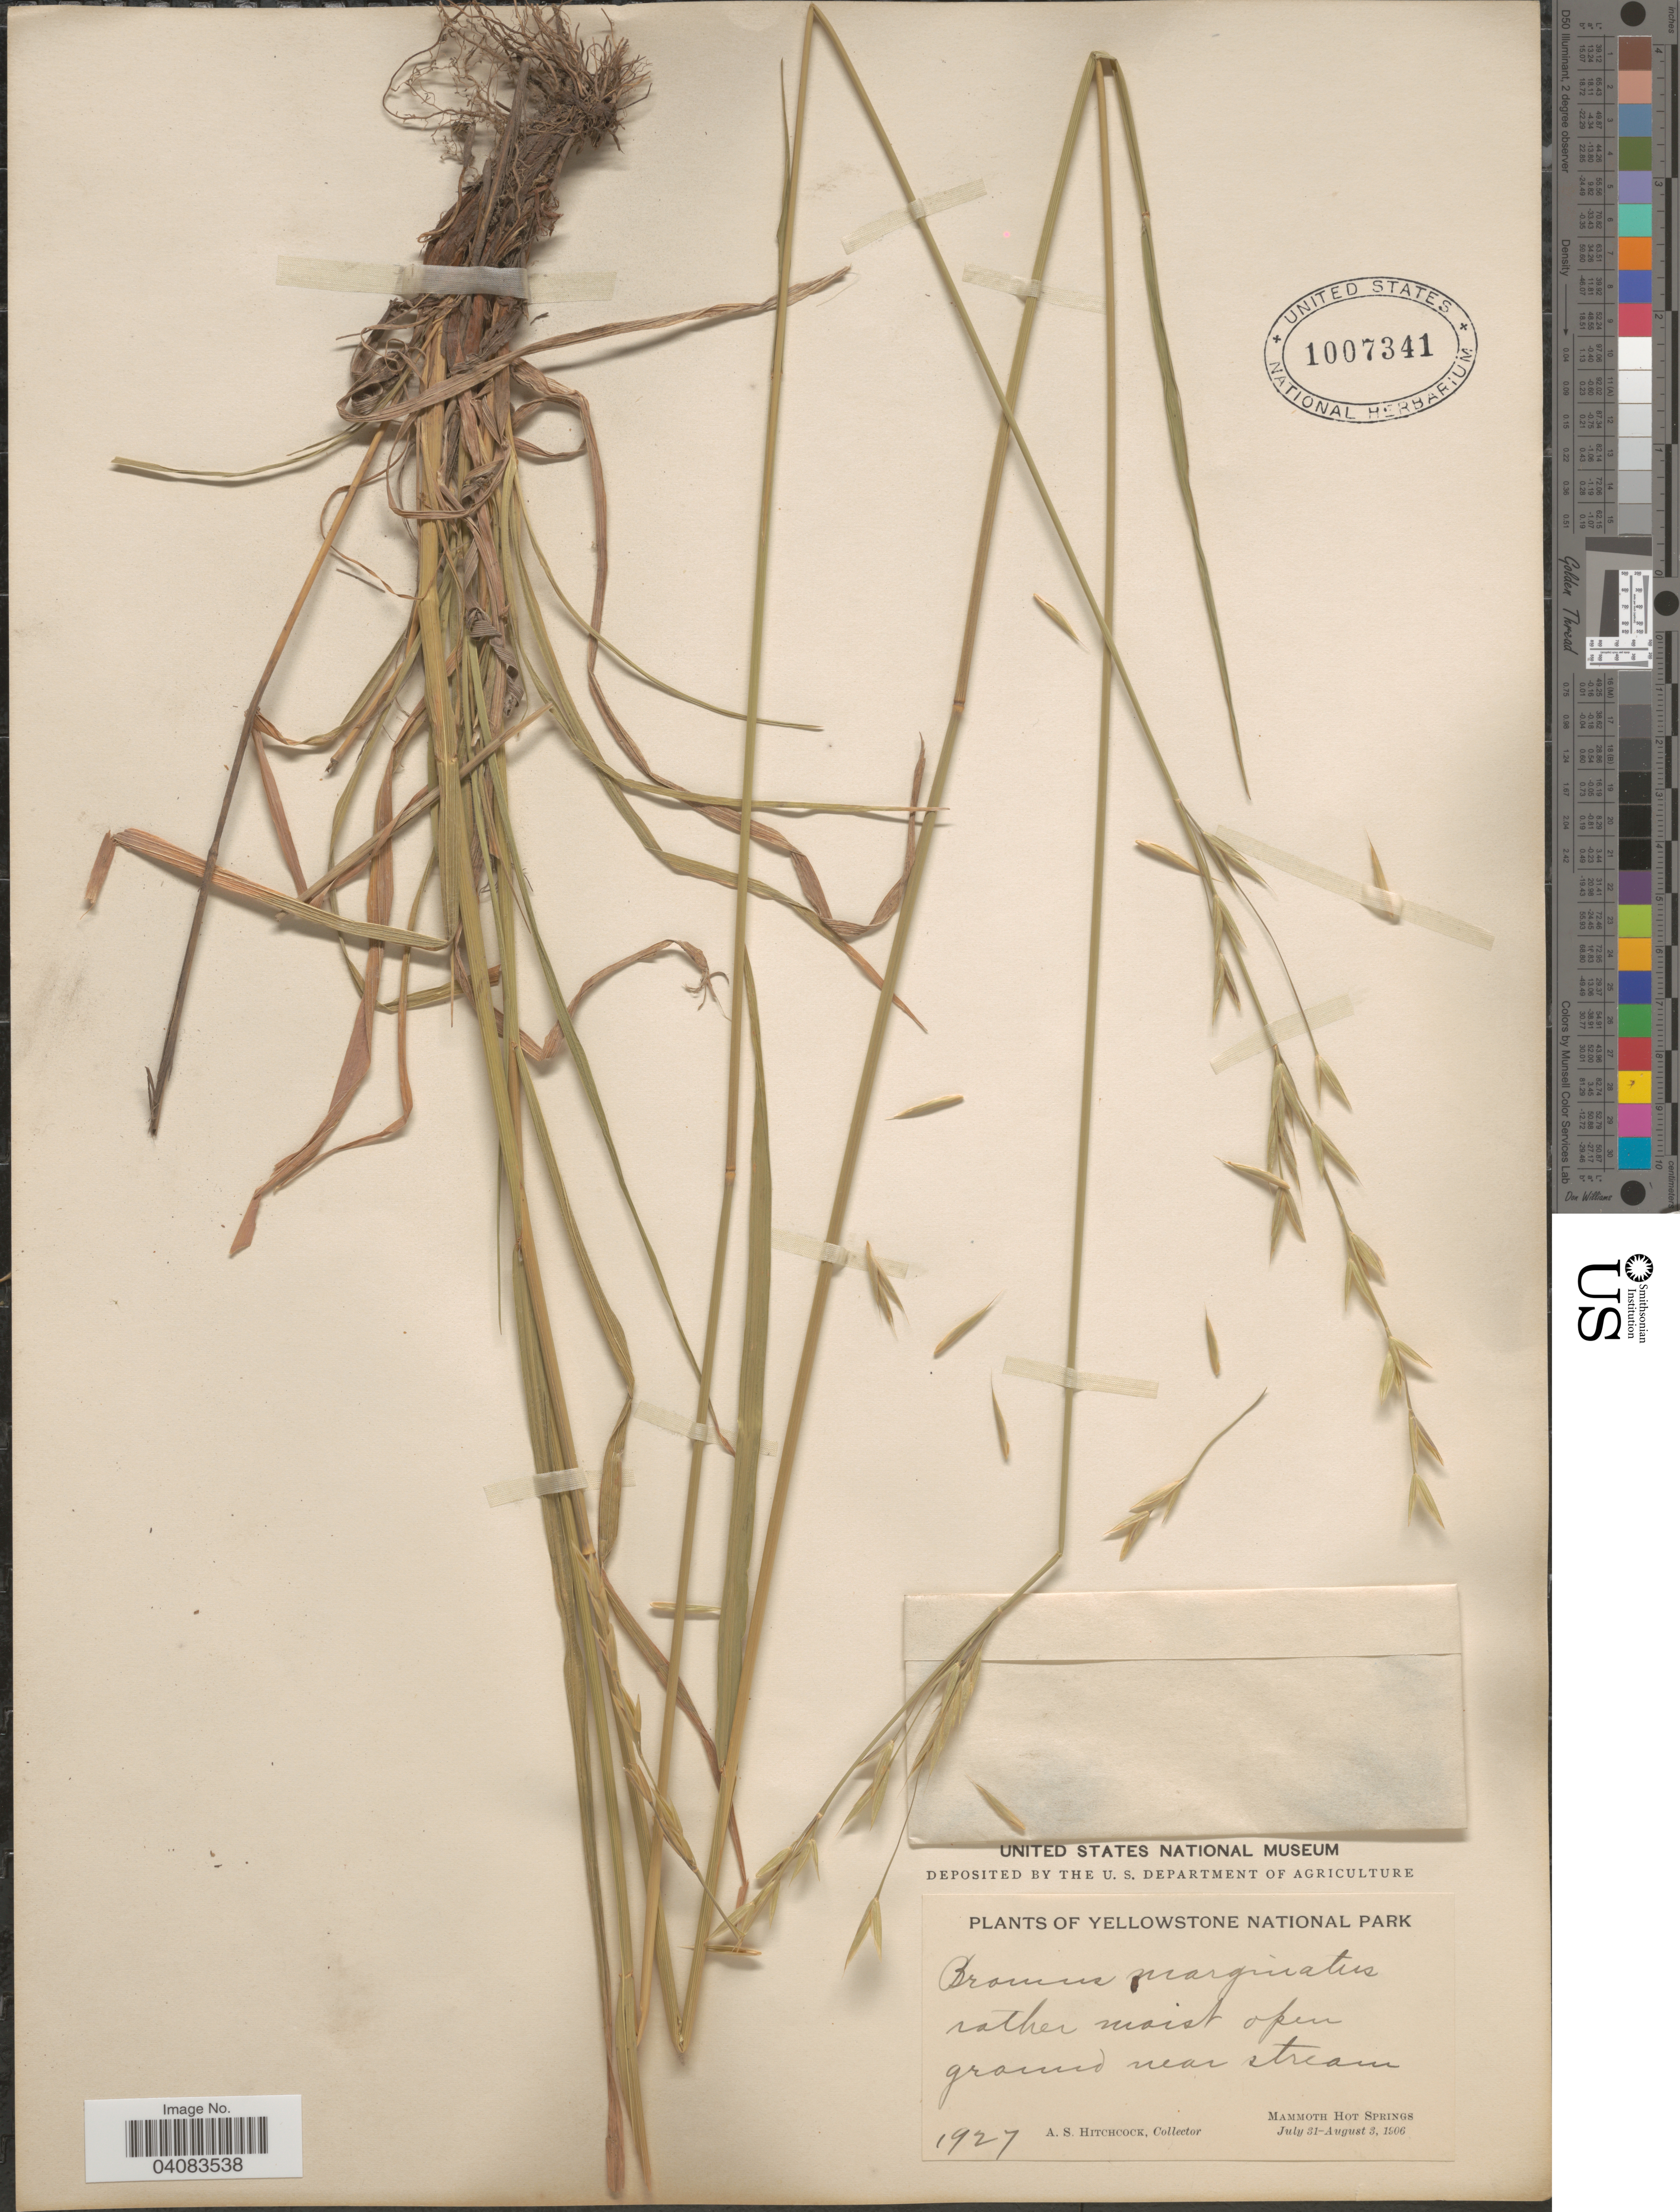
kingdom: Plantae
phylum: Tracheophyta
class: Liliopsida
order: Poales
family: Poaceae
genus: Bromus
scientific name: Bromus marginatus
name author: Nees ex Steud.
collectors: A. S. Hitchcock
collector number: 1927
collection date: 1906-07-31/1906-08-03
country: United States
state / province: Wyoming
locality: Yellowstone National Park. Mammoth Hot Springs.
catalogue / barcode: US 1007341